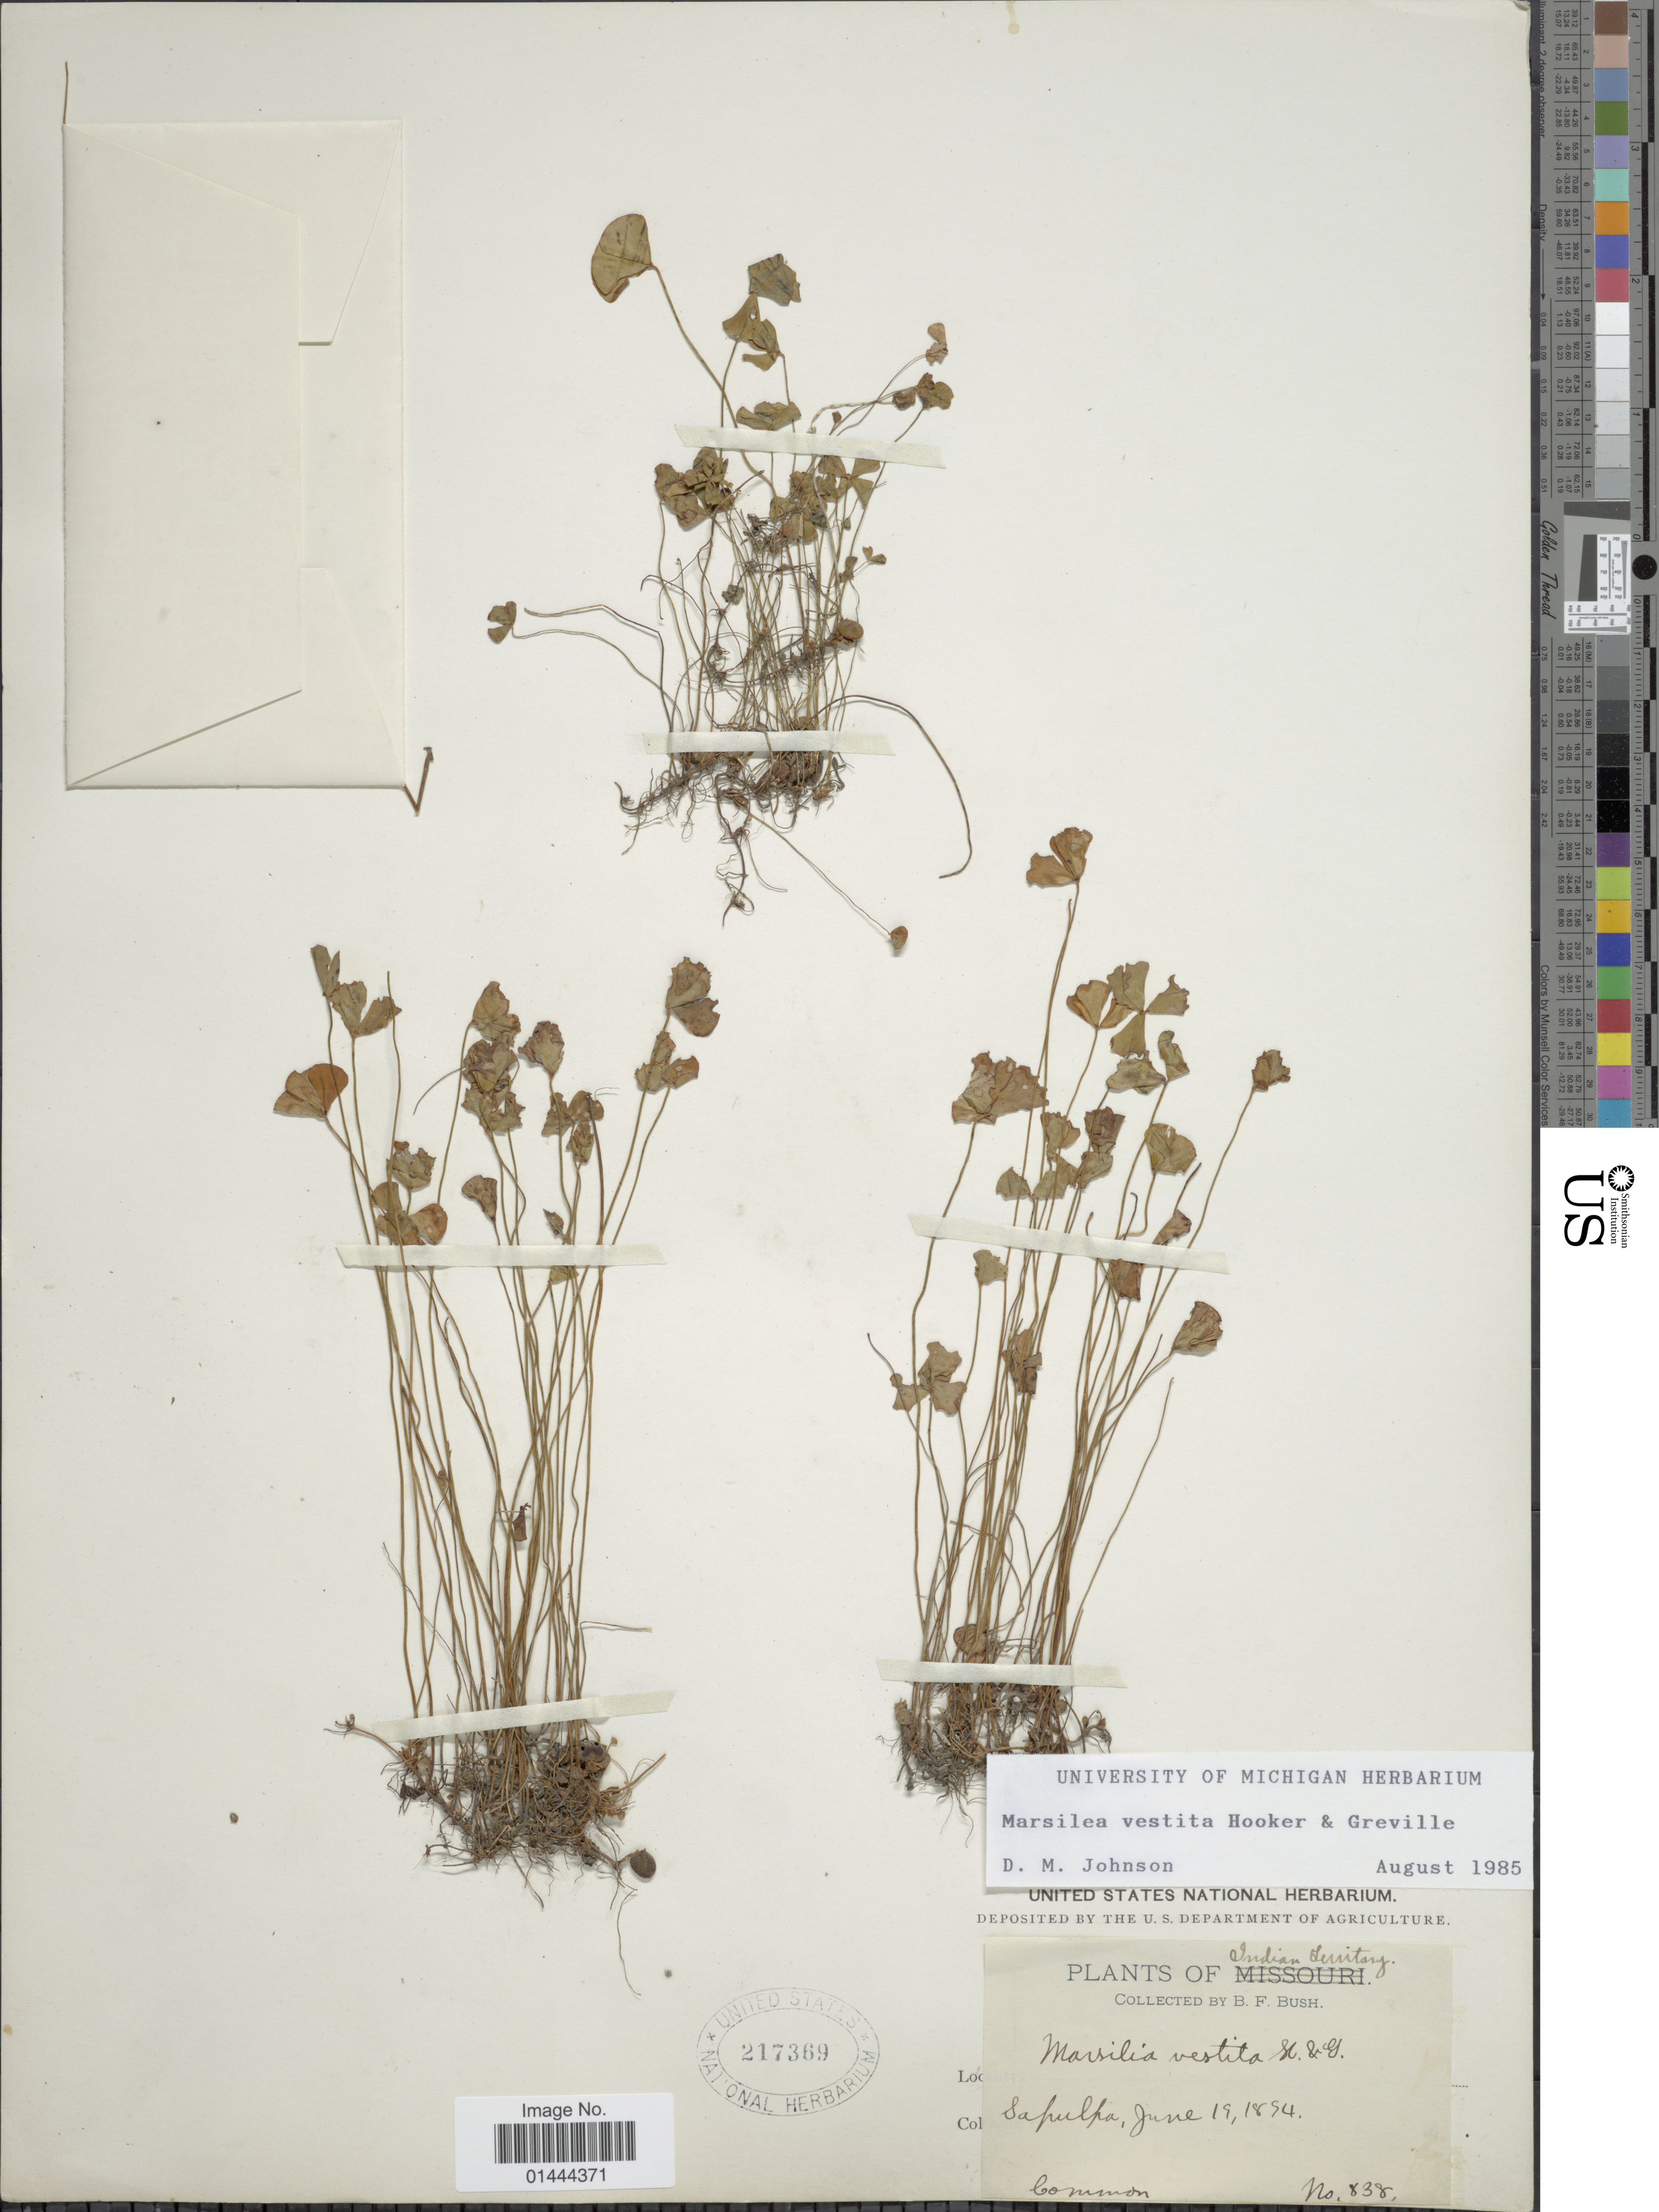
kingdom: Plantae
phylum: Tracheophyta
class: Polypodiopsida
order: Salviniales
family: Marsileaceae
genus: Marsilea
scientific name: Marsilea vestita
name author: Hook. & Grev.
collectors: B. F. Bush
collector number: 838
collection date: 1894-06-19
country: United States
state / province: Oklahoma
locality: Indian Territory, Sapulpa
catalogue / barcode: US 217369